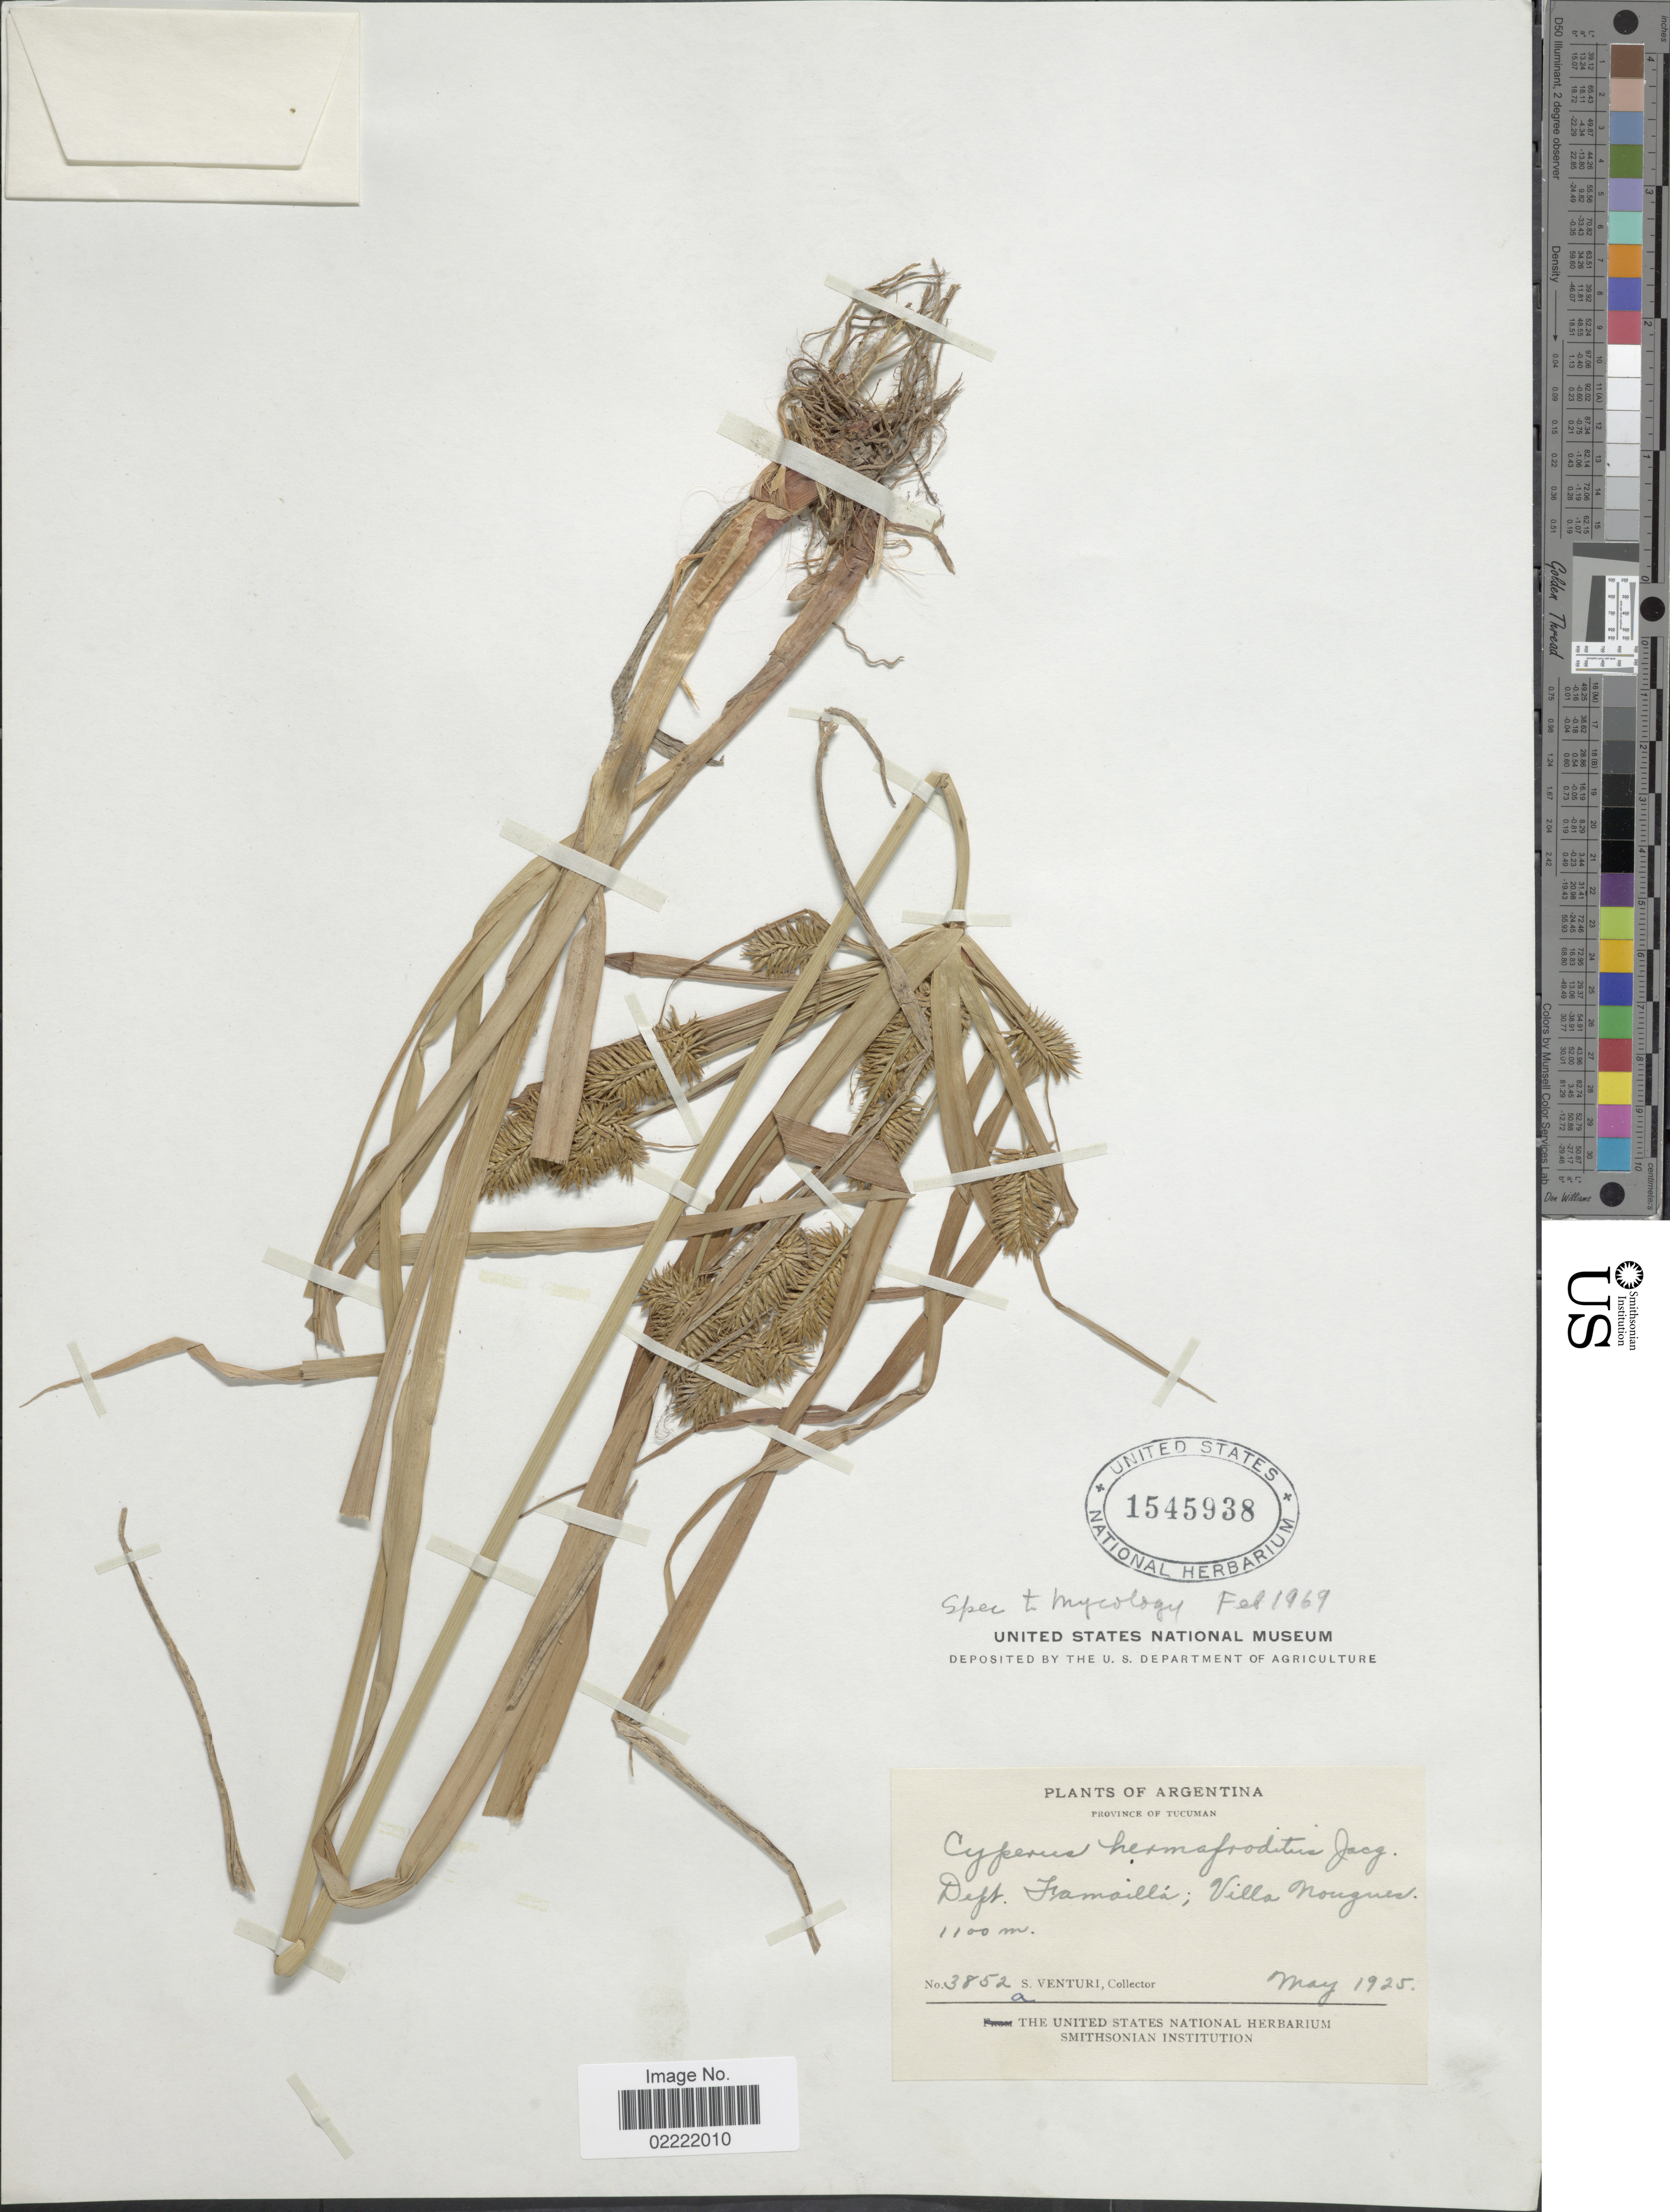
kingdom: Plantae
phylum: Tracheophyta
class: Liliopsida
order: Poales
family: Cyperaceae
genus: Cyperus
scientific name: Cyperus hermaphroditus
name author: (Jacq.) Standl.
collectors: S. Venturi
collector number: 3852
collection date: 1925-05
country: Argentina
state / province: Tucuman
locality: (R.A.) Dept. Famailla; Villa Nougues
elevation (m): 1100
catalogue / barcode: US 1545938